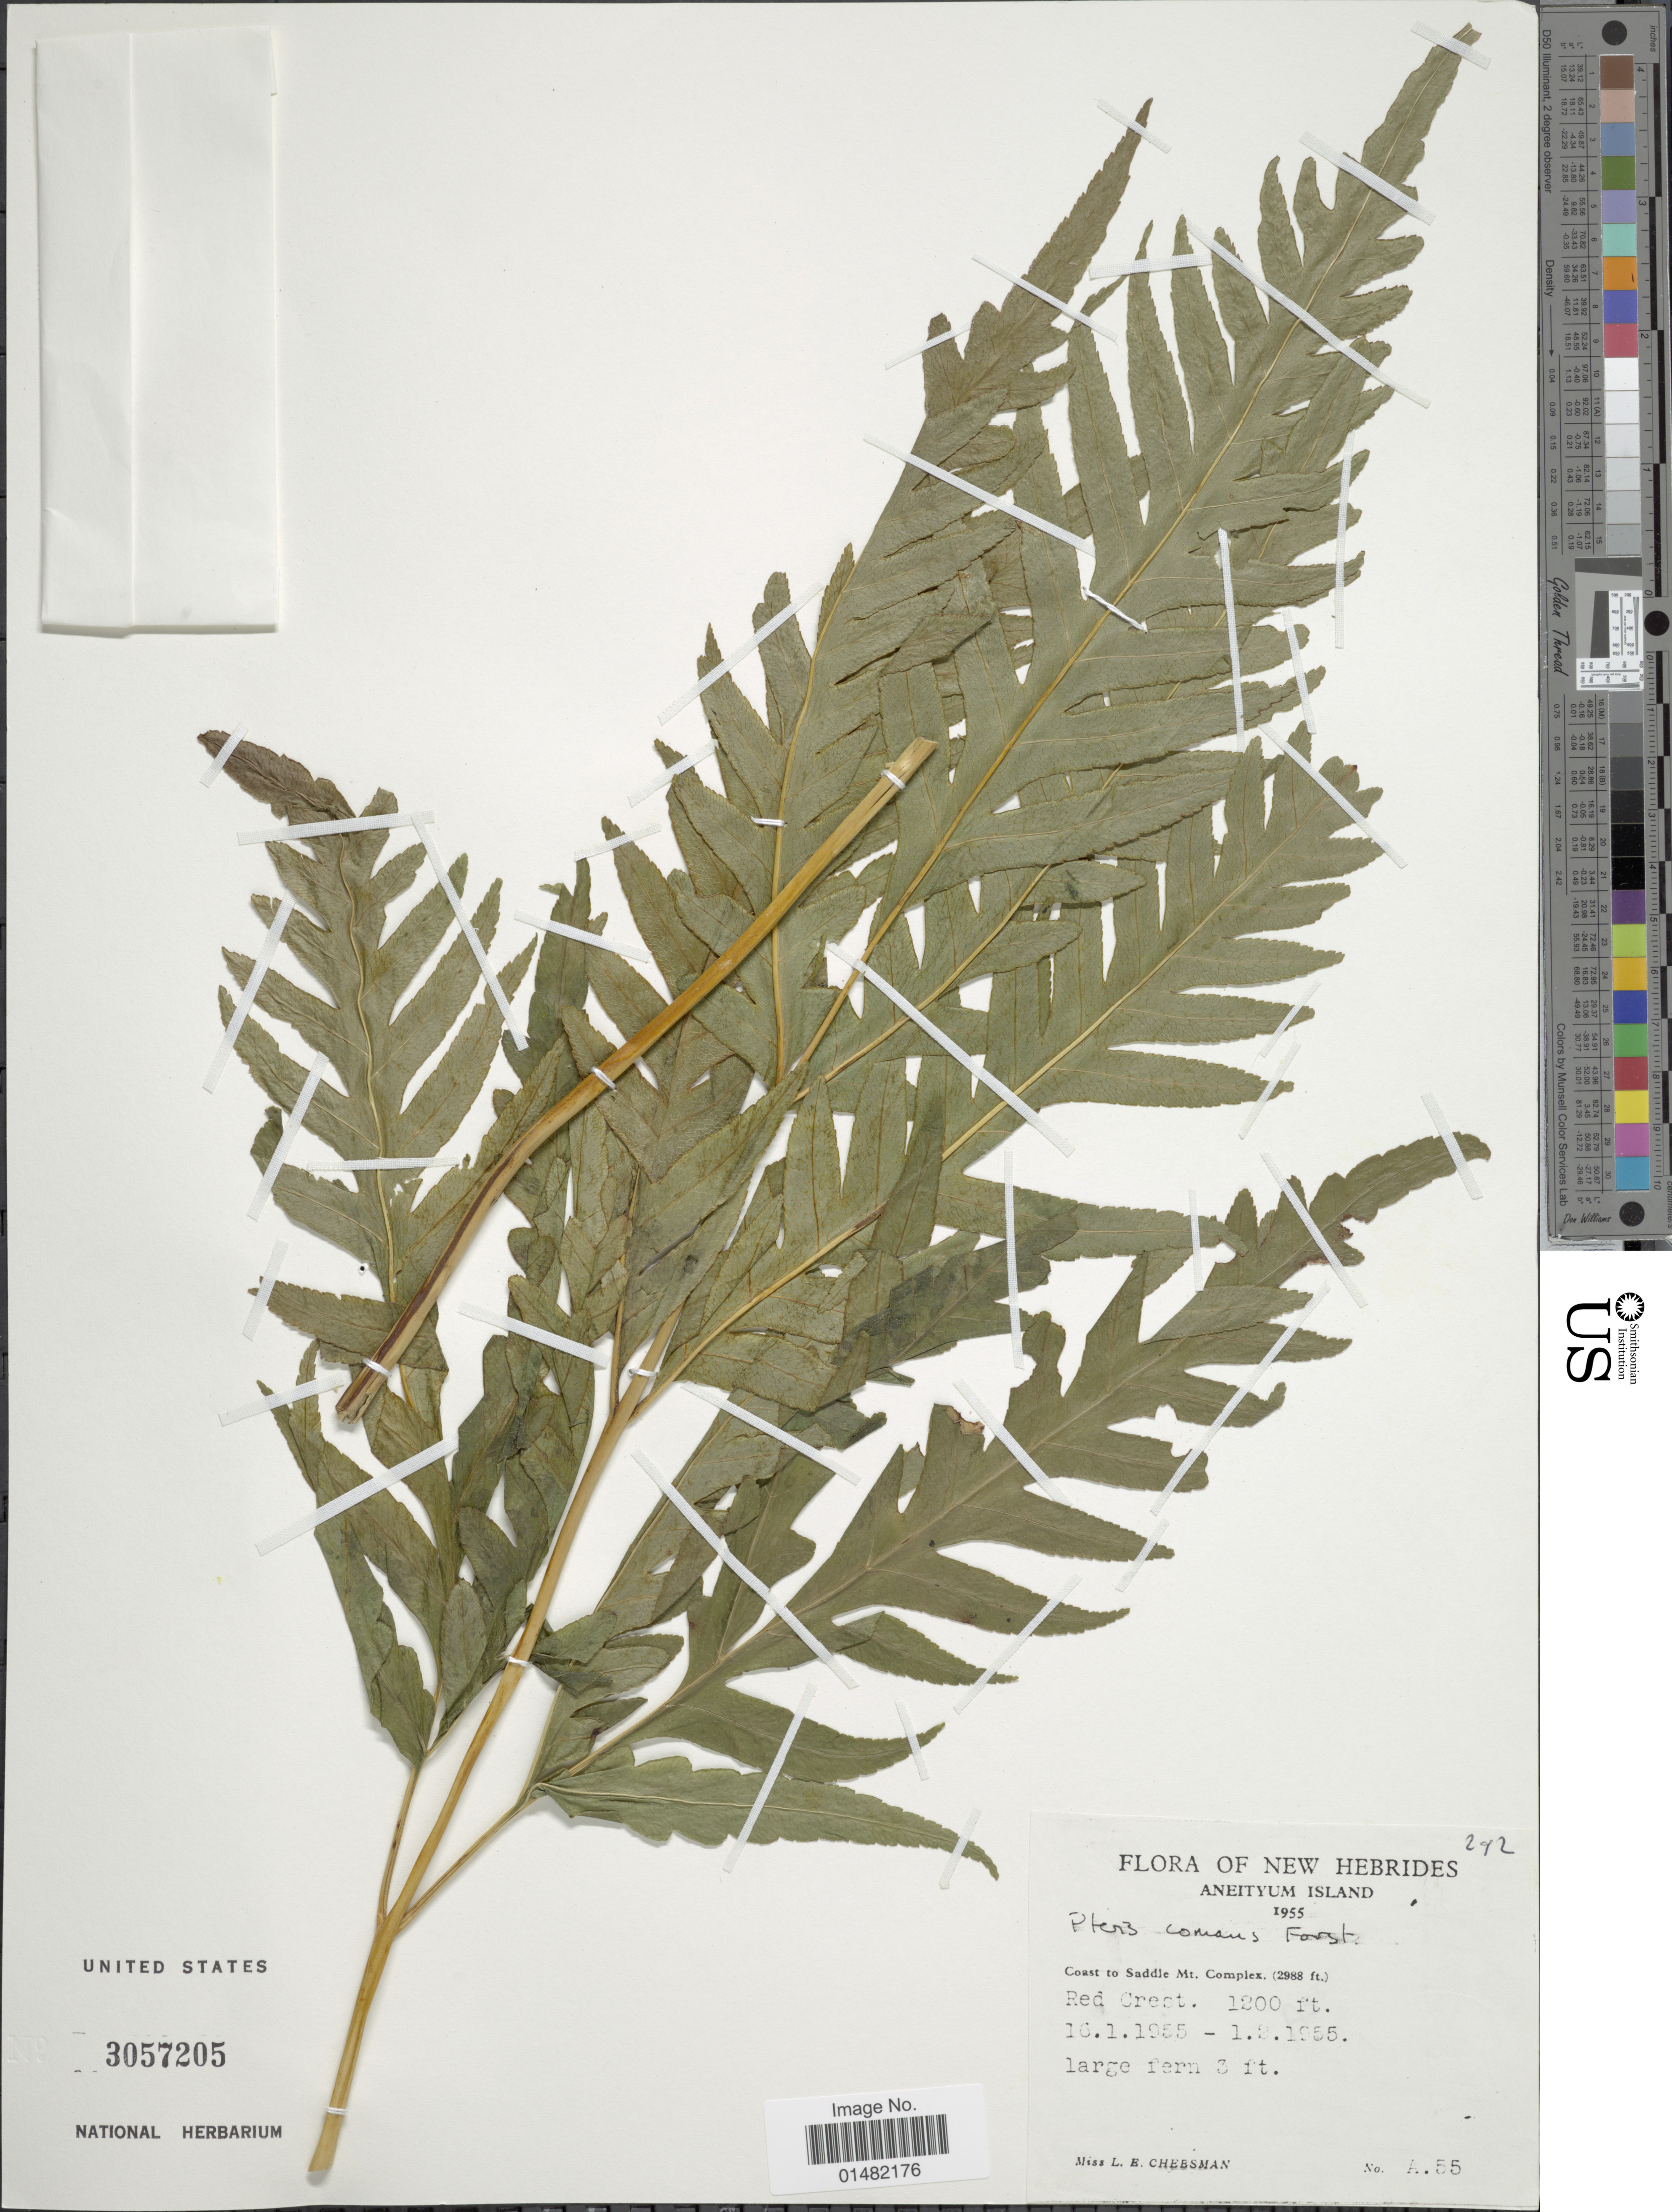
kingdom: Plantae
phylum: Tracheophyta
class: Polypodiopsida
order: Polypodiales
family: Pteridaceae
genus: Pteris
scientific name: Pteris comans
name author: G. Forst.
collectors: L. E. Cheesman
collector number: A55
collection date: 1955-01-16/1955-02-01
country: Vanuatu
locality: New Hebrides, Aneityum Island, Coast to Saddle Mt. Complex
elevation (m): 911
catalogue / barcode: US 3057205